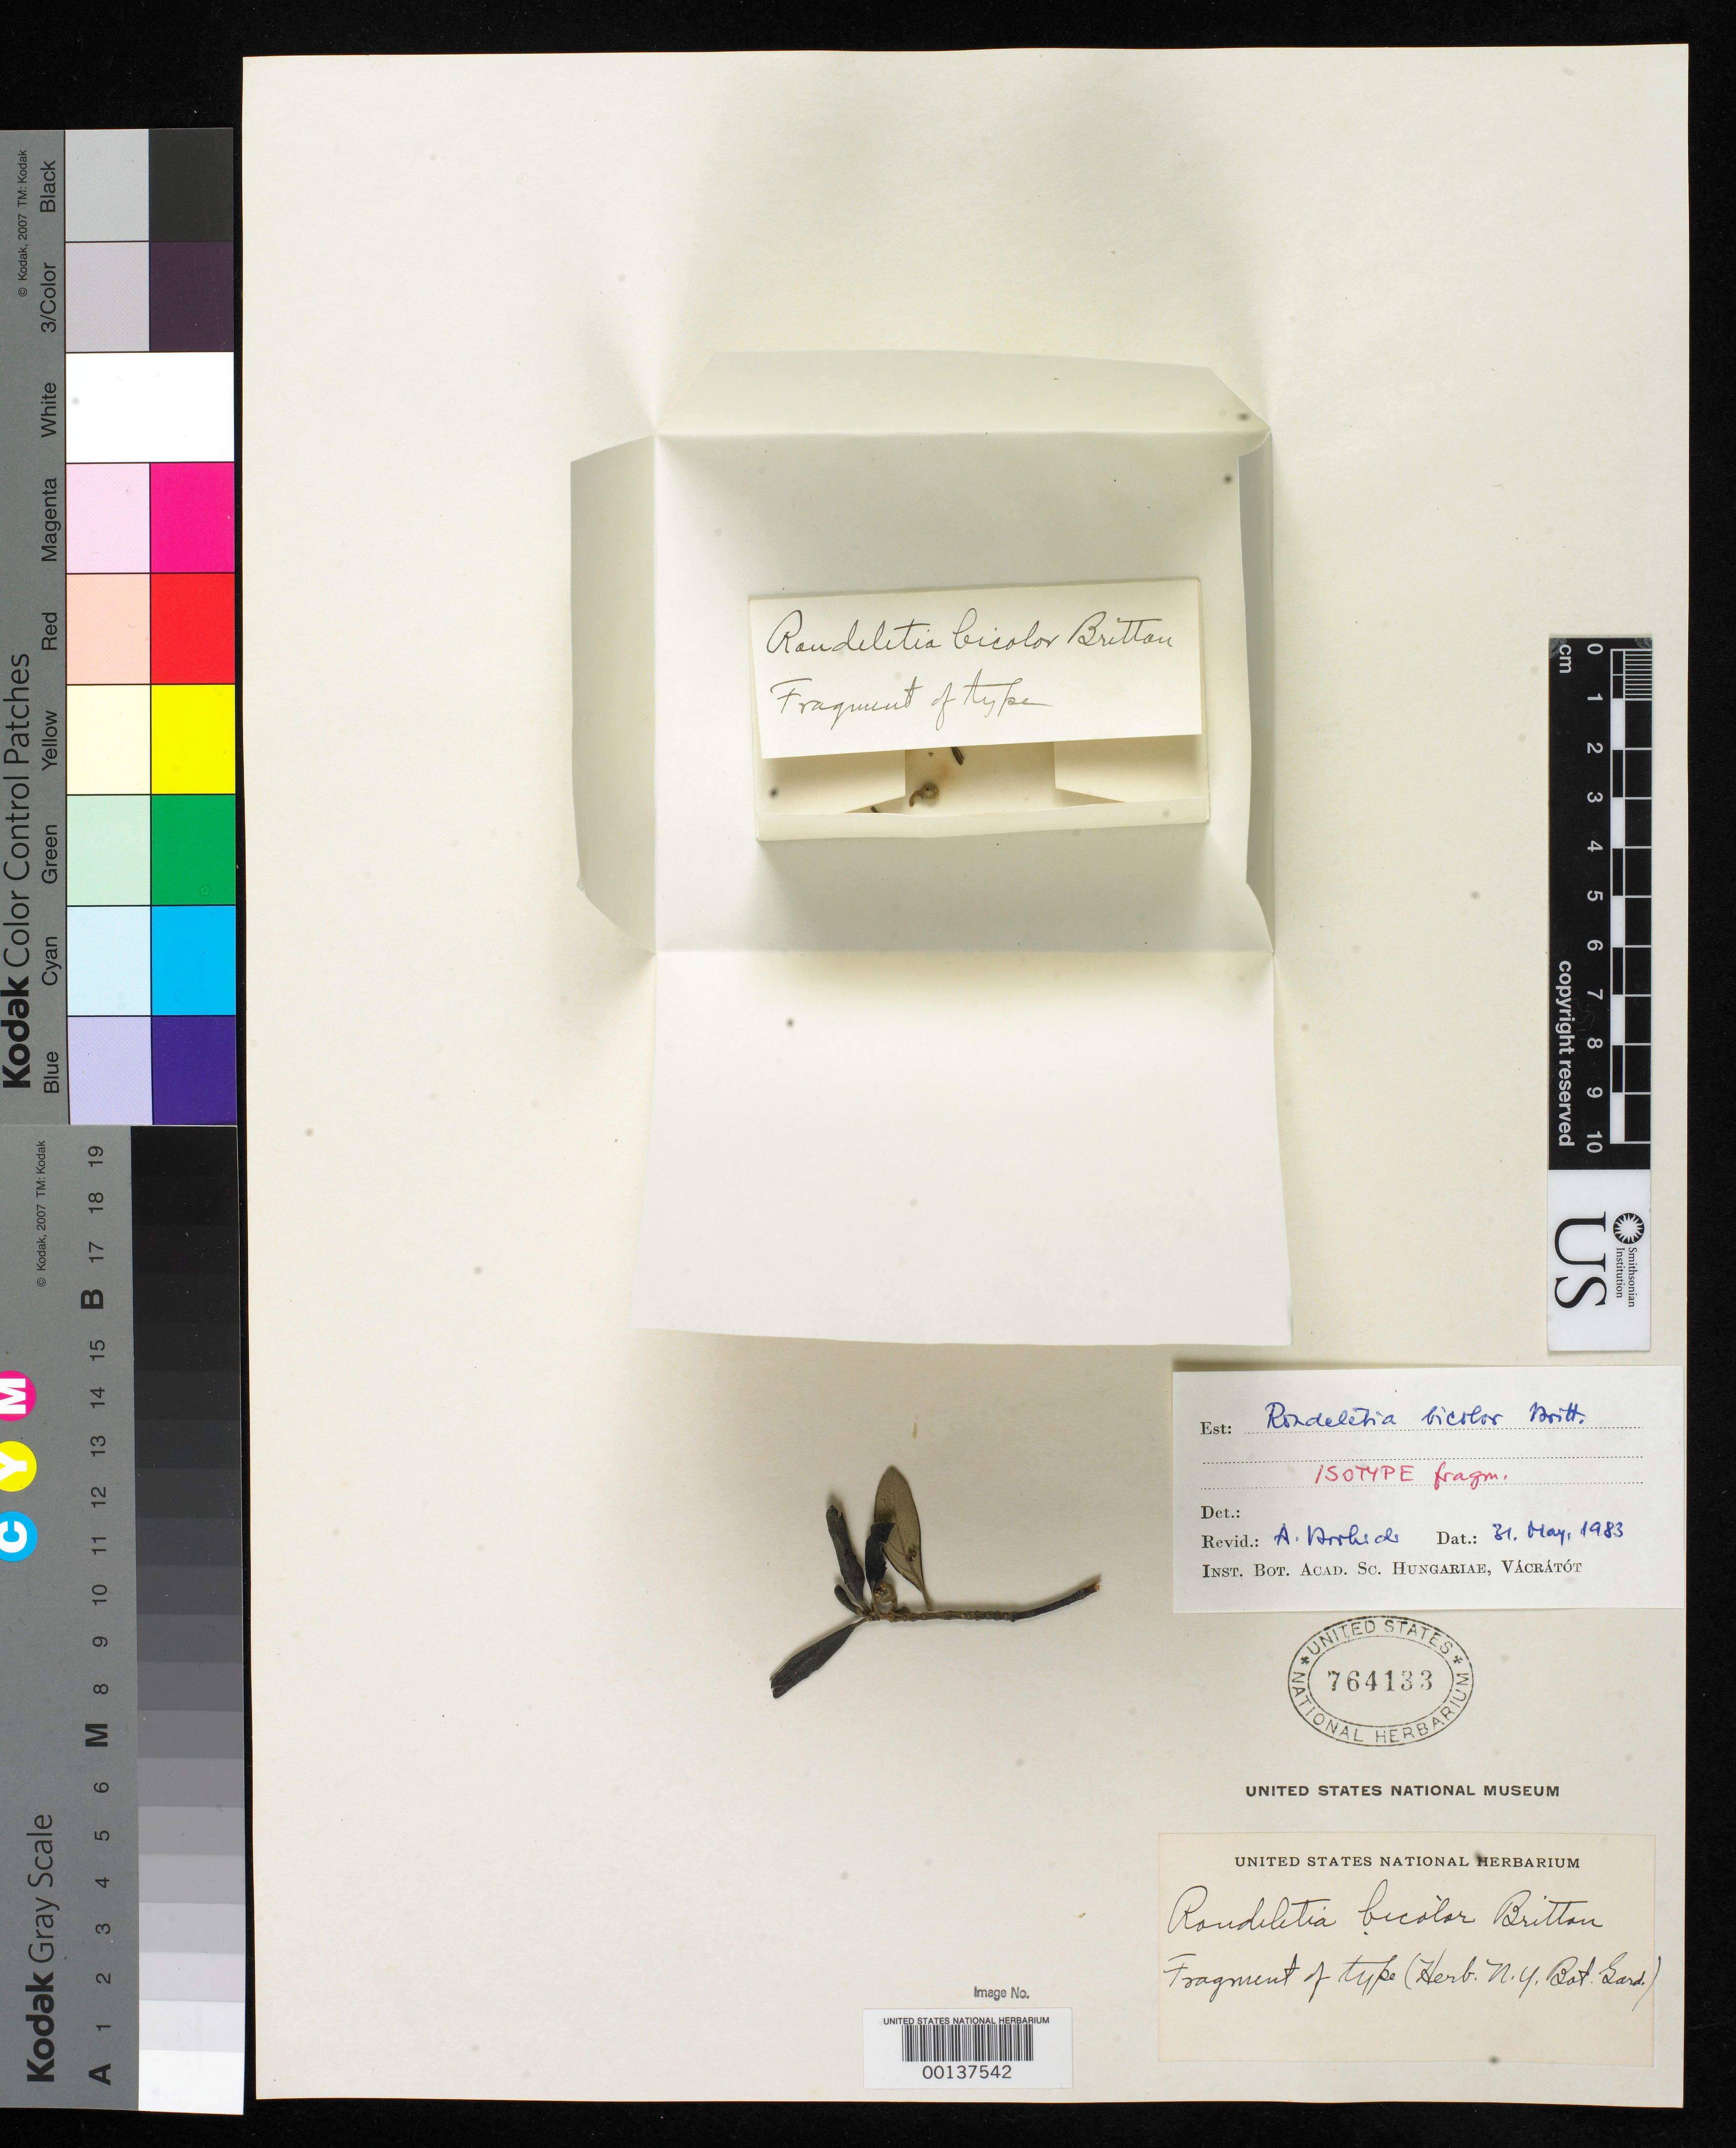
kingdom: Plantae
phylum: Tracheophyta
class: Magnoliopsida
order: Gentianales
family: Rubiaceae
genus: Rondeletia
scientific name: Rondeletia bicolor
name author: Britton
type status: Isotype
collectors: Bro. León & A. Clément Téteau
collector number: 6717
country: Cuba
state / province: Las Villas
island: Greater Antilles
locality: Santa Clara, Loma de Ponciano, Sancti Spiritus Mts.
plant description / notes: Fragmentary material of type specimen ex herb. NYBG.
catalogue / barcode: US 764133